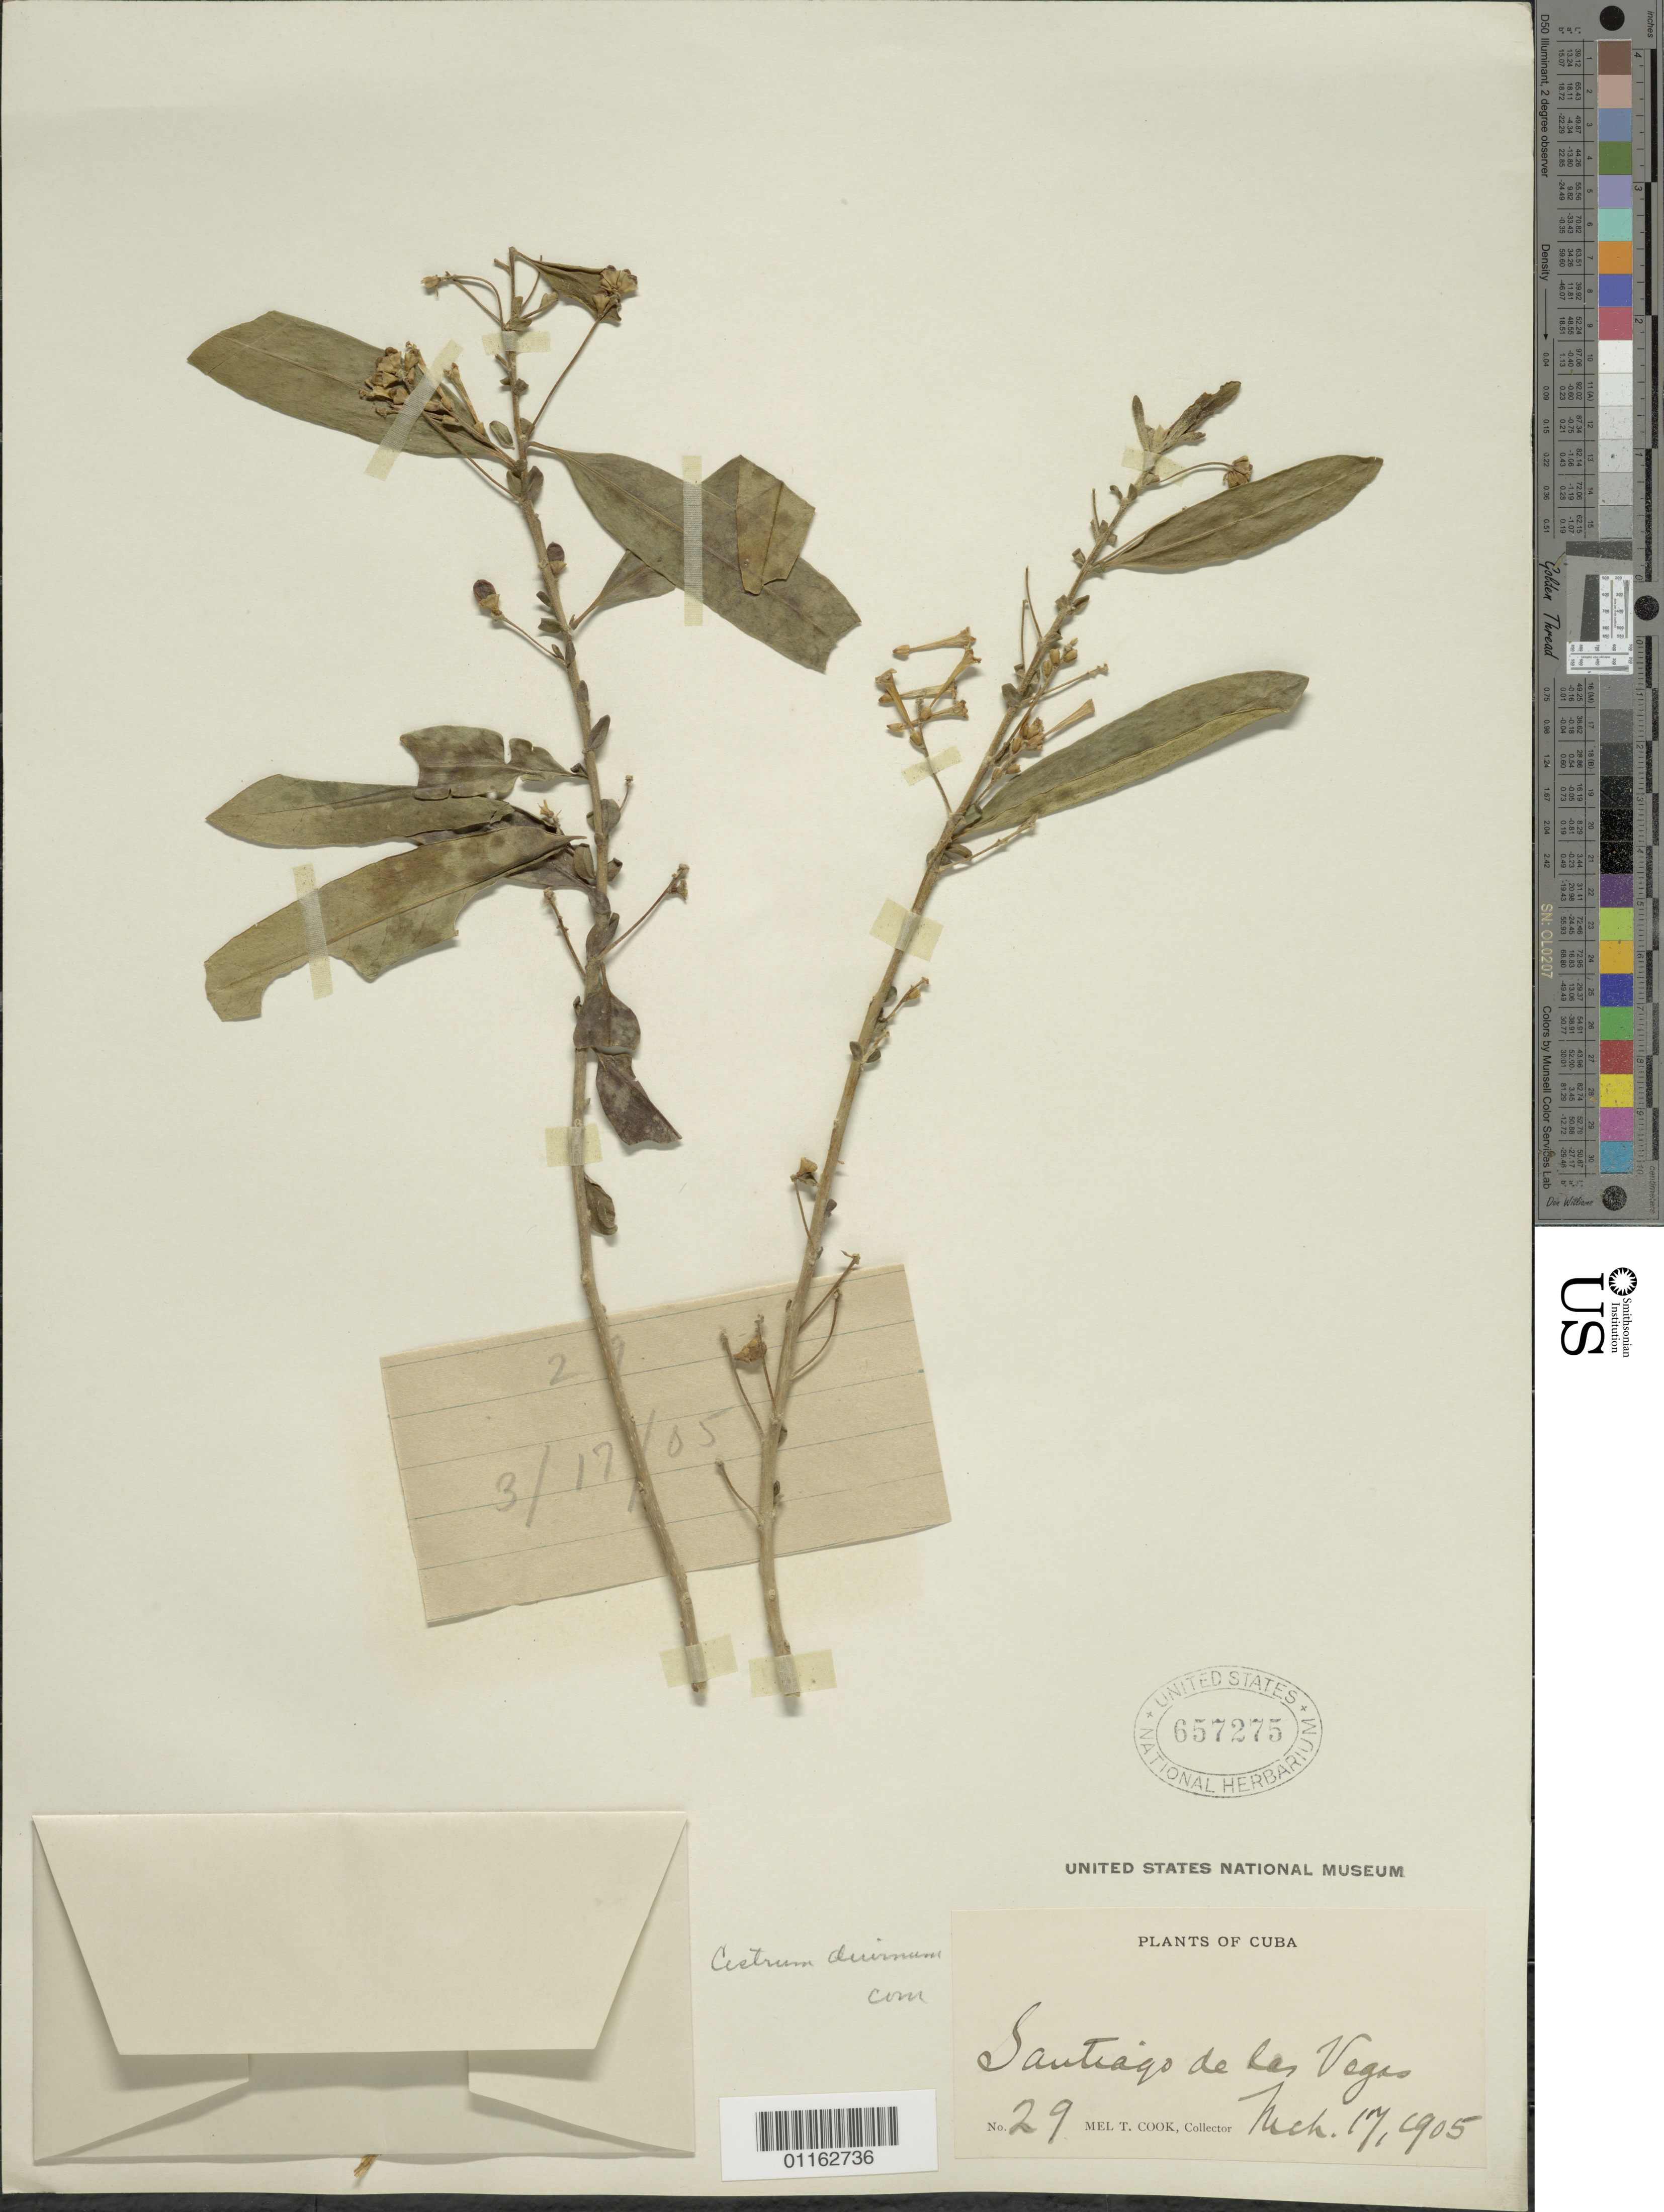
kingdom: Plantae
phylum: Tracheophyta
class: Magnoliopsida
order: Solanales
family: Solanaceae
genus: Cestrum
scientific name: Cestrum diurnum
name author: L.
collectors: M. T. Cook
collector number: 29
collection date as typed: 17 Mar 1905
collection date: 1905-03-17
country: Cuba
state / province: La Habana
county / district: Santiago de las Vegas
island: Cuba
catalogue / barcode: US 657275